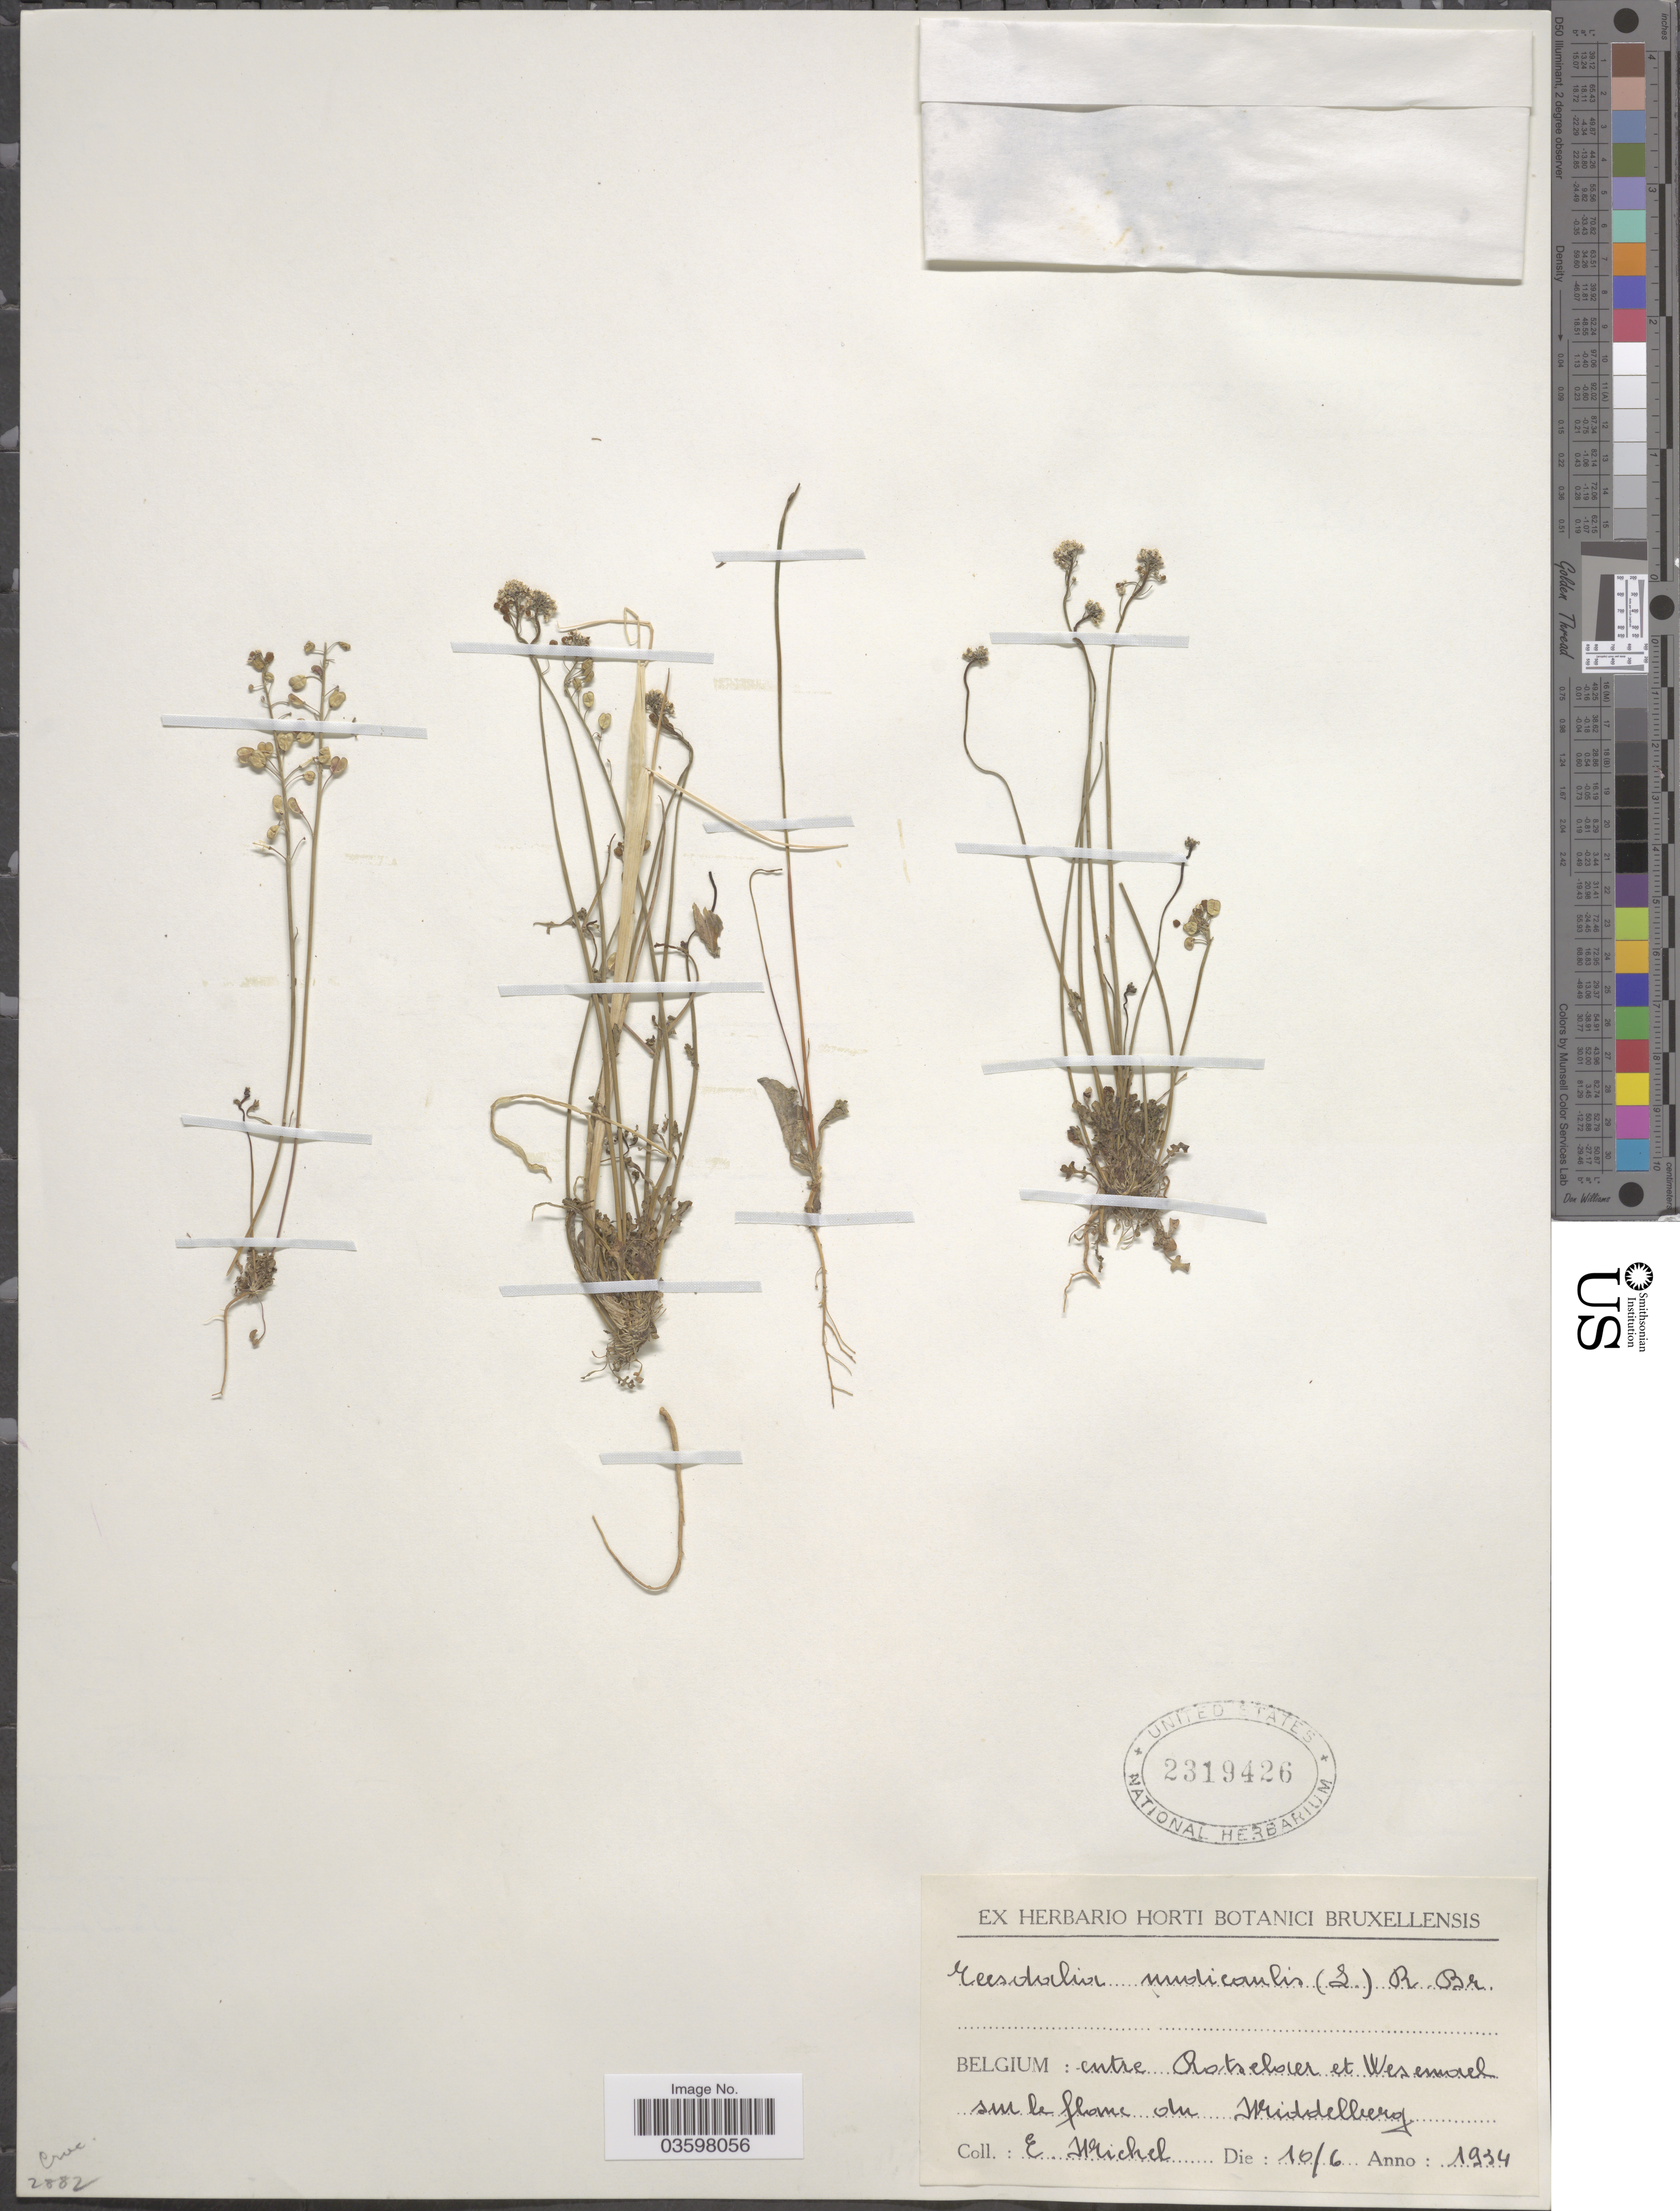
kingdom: Plantae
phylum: Tracheophyta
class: Magnoliopsida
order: Brassicales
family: Brassicaceae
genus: Teesdalia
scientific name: Teesdalia nudicaulis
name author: (L.) W.T. Aiton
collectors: E. Michel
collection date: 1934-06-10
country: Belgium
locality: Entre Rotselaer et Wesemael sur le flanc du Middelberg.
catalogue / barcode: US 2319426